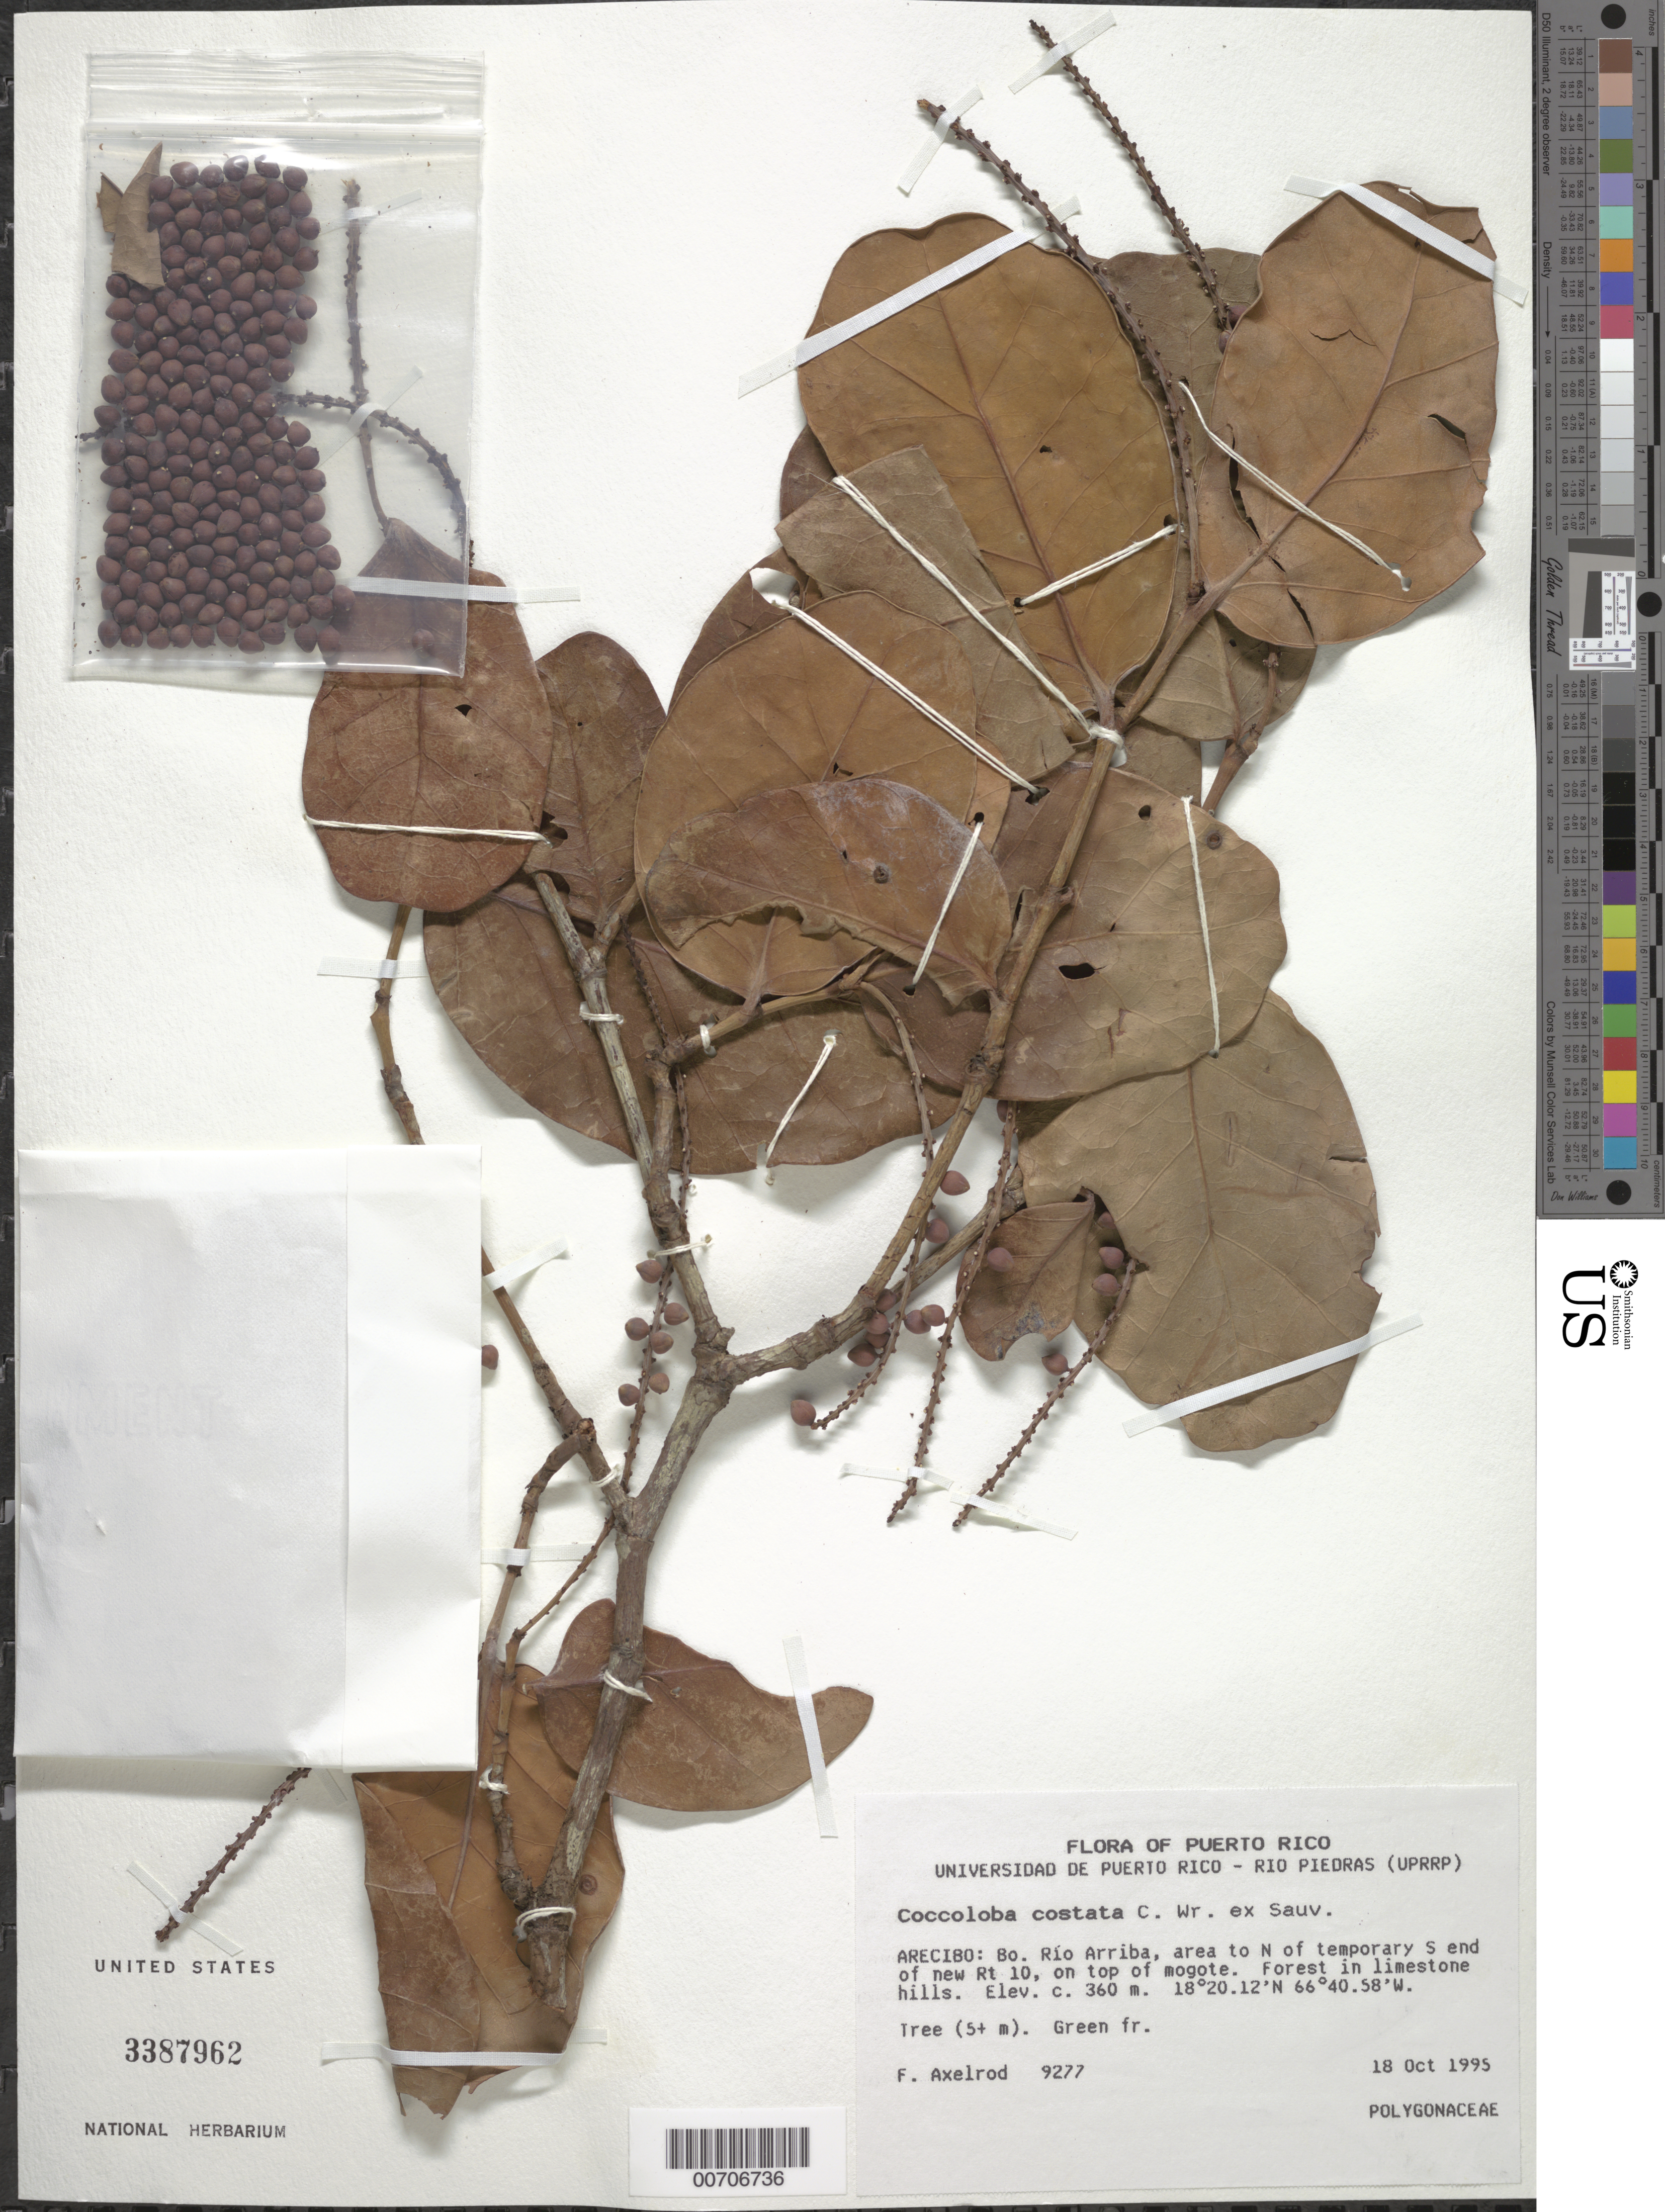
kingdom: Plantae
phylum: Tracheophyta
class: Magnoliopsida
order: Caryophyllales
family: Polygonaceae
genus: Coccoloba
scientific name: Coccoloba costata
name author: C. Wright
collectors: F. S. Axelrod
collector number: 9277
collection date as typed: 18 Oct 1995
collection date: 1995-10-18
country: Puerto Rico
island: Greater Antilles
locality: Arecibo: Bo. Río Arriba, area to N of tmeporary S end of new Rt. 10, on top of Mogote.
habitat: Forest in limestone hills.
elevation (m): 360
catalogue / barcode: US 3387962